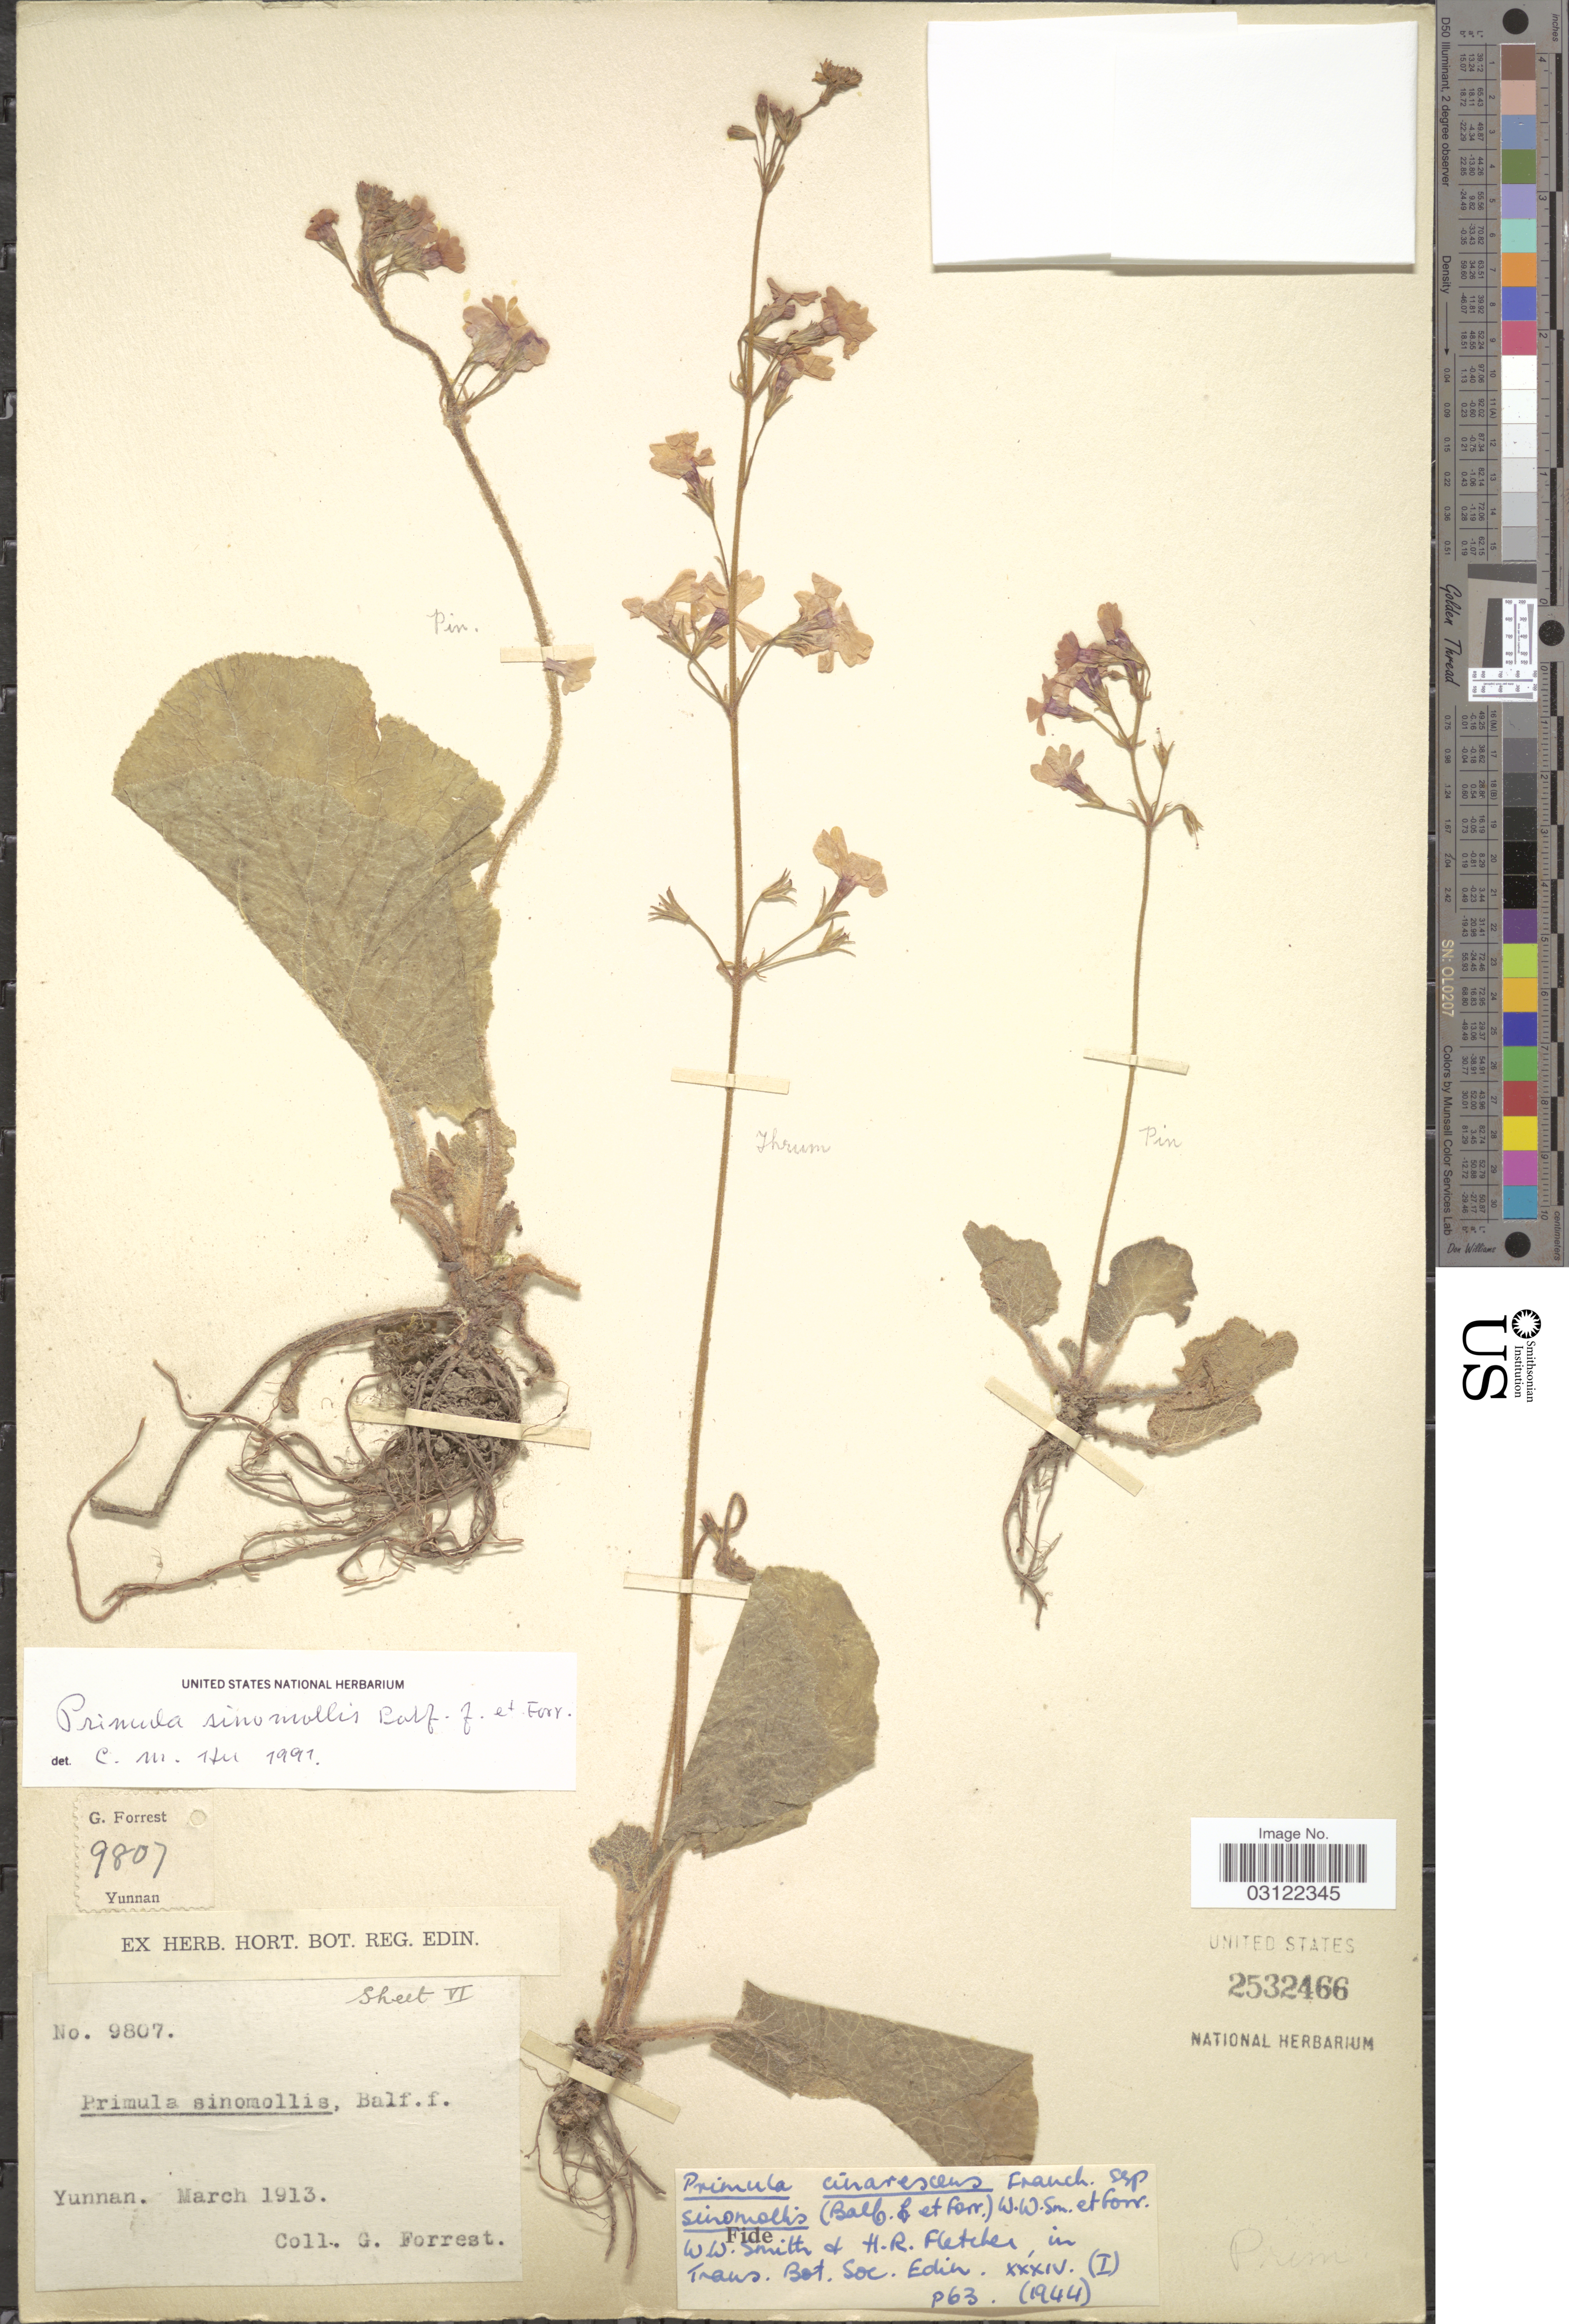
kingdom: Plantae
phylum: Tracheophyta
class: Magnoliopsida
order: Ericales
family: Primulaceae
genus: Primula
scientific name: Primula sinomollis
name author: Balf. f. & Forrest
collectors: G. Forrest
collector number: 9807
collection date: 1913-03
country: China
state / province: Yunnan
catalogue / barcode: US 2532466